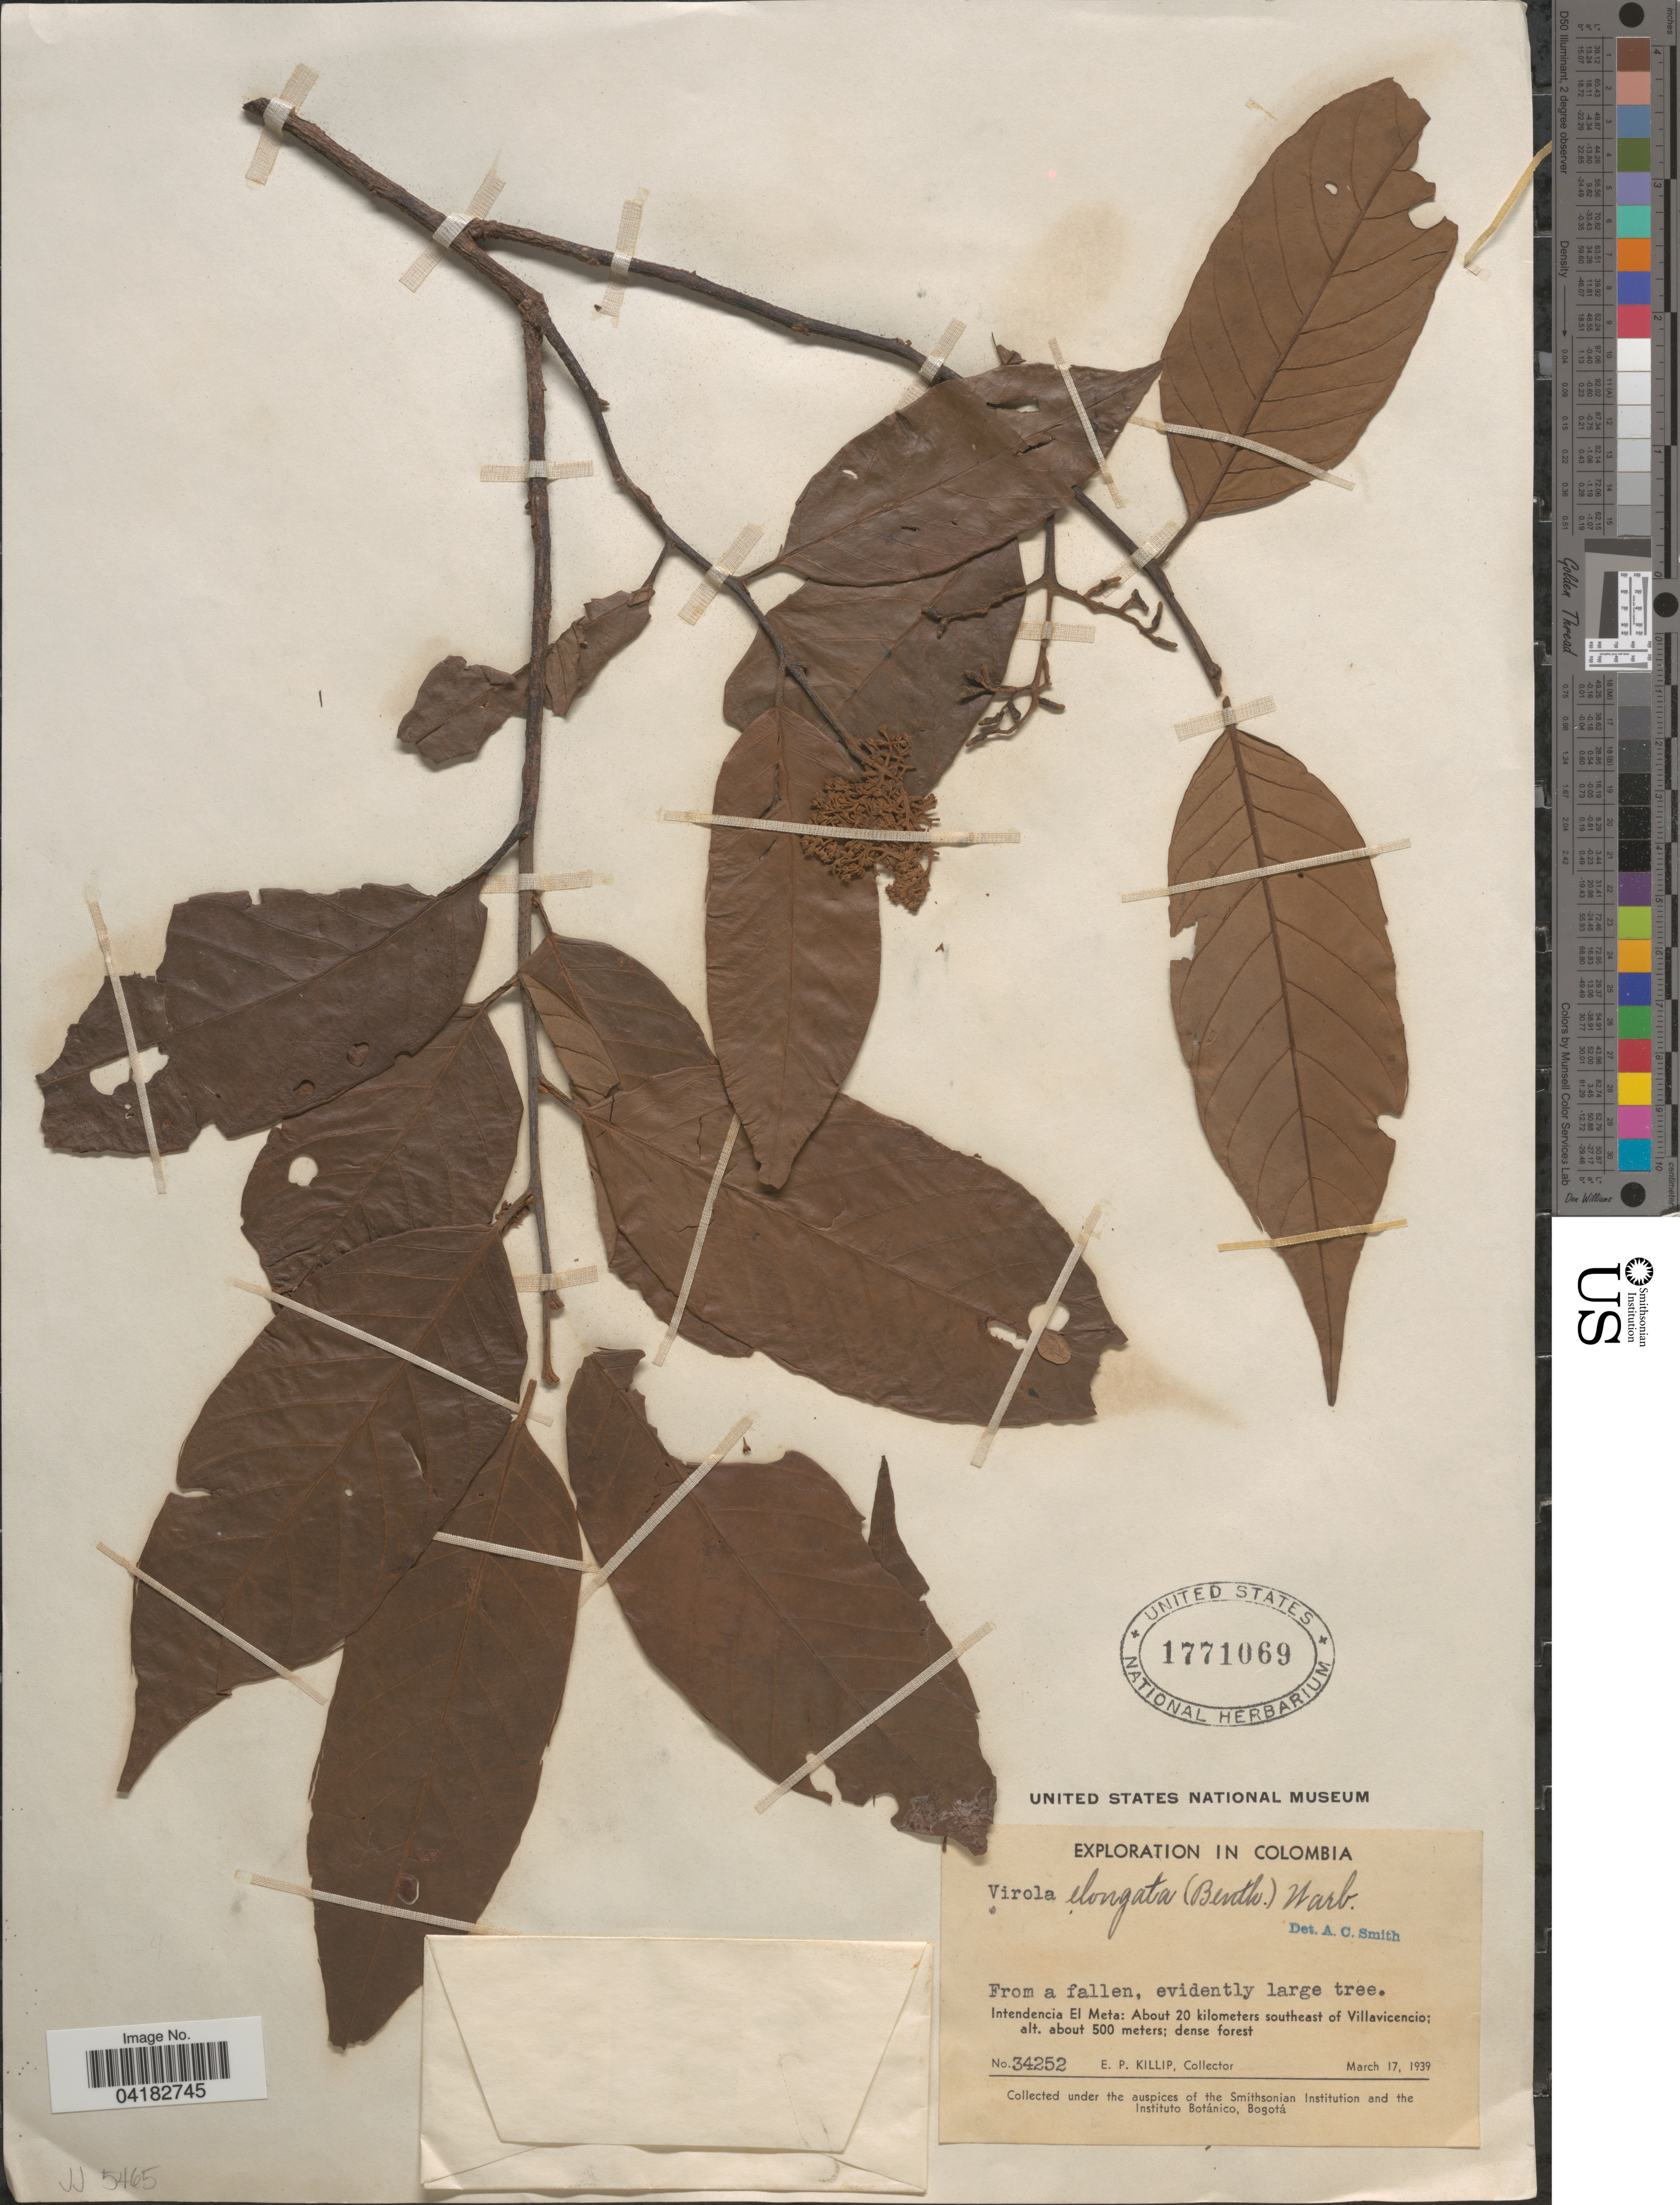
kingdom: Plantae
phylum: Tracheophyta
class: Magnoliopsida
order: Magnoliales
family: Myristicaceae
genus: Virola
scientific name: Virola elongata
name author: (Benth.) Warb.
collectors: E. P. Killip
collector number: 34252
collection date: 1939-03-17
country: Colombia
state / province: Meta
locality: Exploration in Colombia. Intendencia El Meta: About 20 kilometers southeast of Villavicencio.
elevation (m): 500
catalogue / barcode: US 1771069